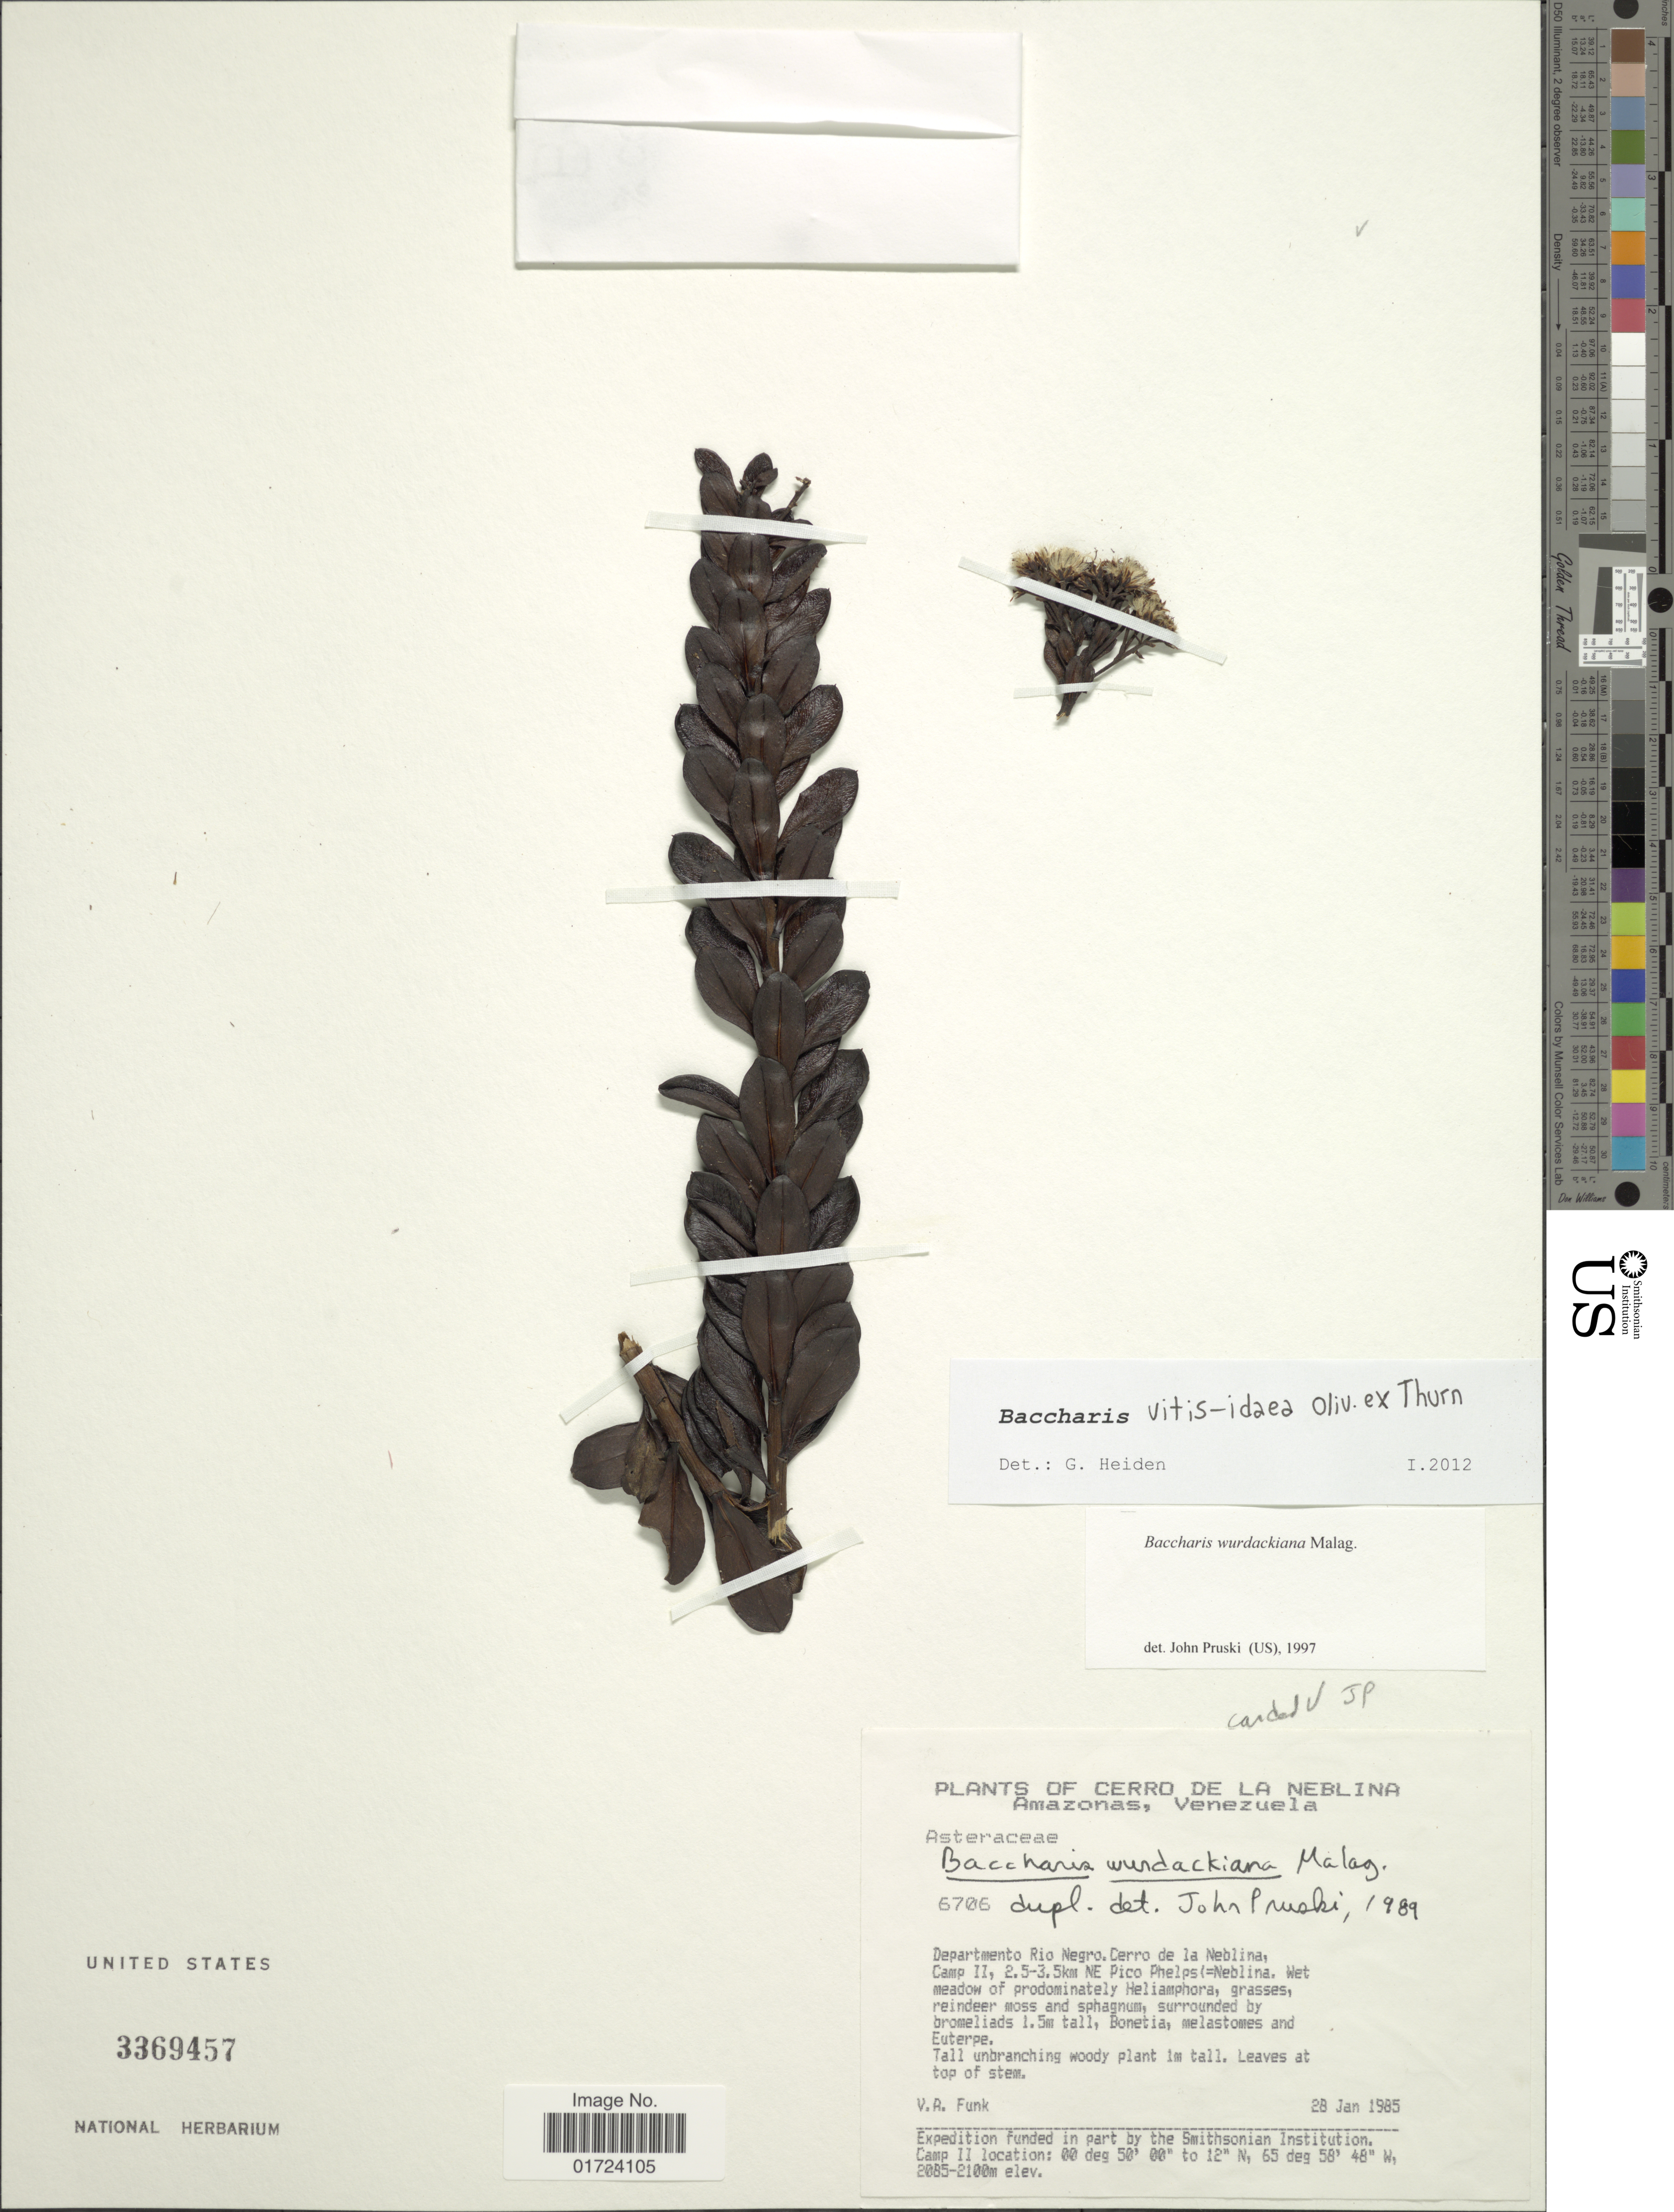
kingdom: Plantae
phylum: Tracheophyta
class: Magnoliopsida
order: Asterales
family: Asteraceae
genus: Baccharis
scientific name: Baccharis vitis-idaea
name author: Oliv. ex Thurn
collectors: V. Funk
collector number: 6706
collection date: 1985-01-28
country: Venezuela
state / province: Amazonas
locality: Cerro de la Neblina. Amazonas, Venezuela. Departamento Rio Negro, Cerro de la Neblina. Camp 11, 2.5-3.5km NE Pico Phelps (=Neblina.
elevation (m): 2085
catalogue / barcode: US 3369457